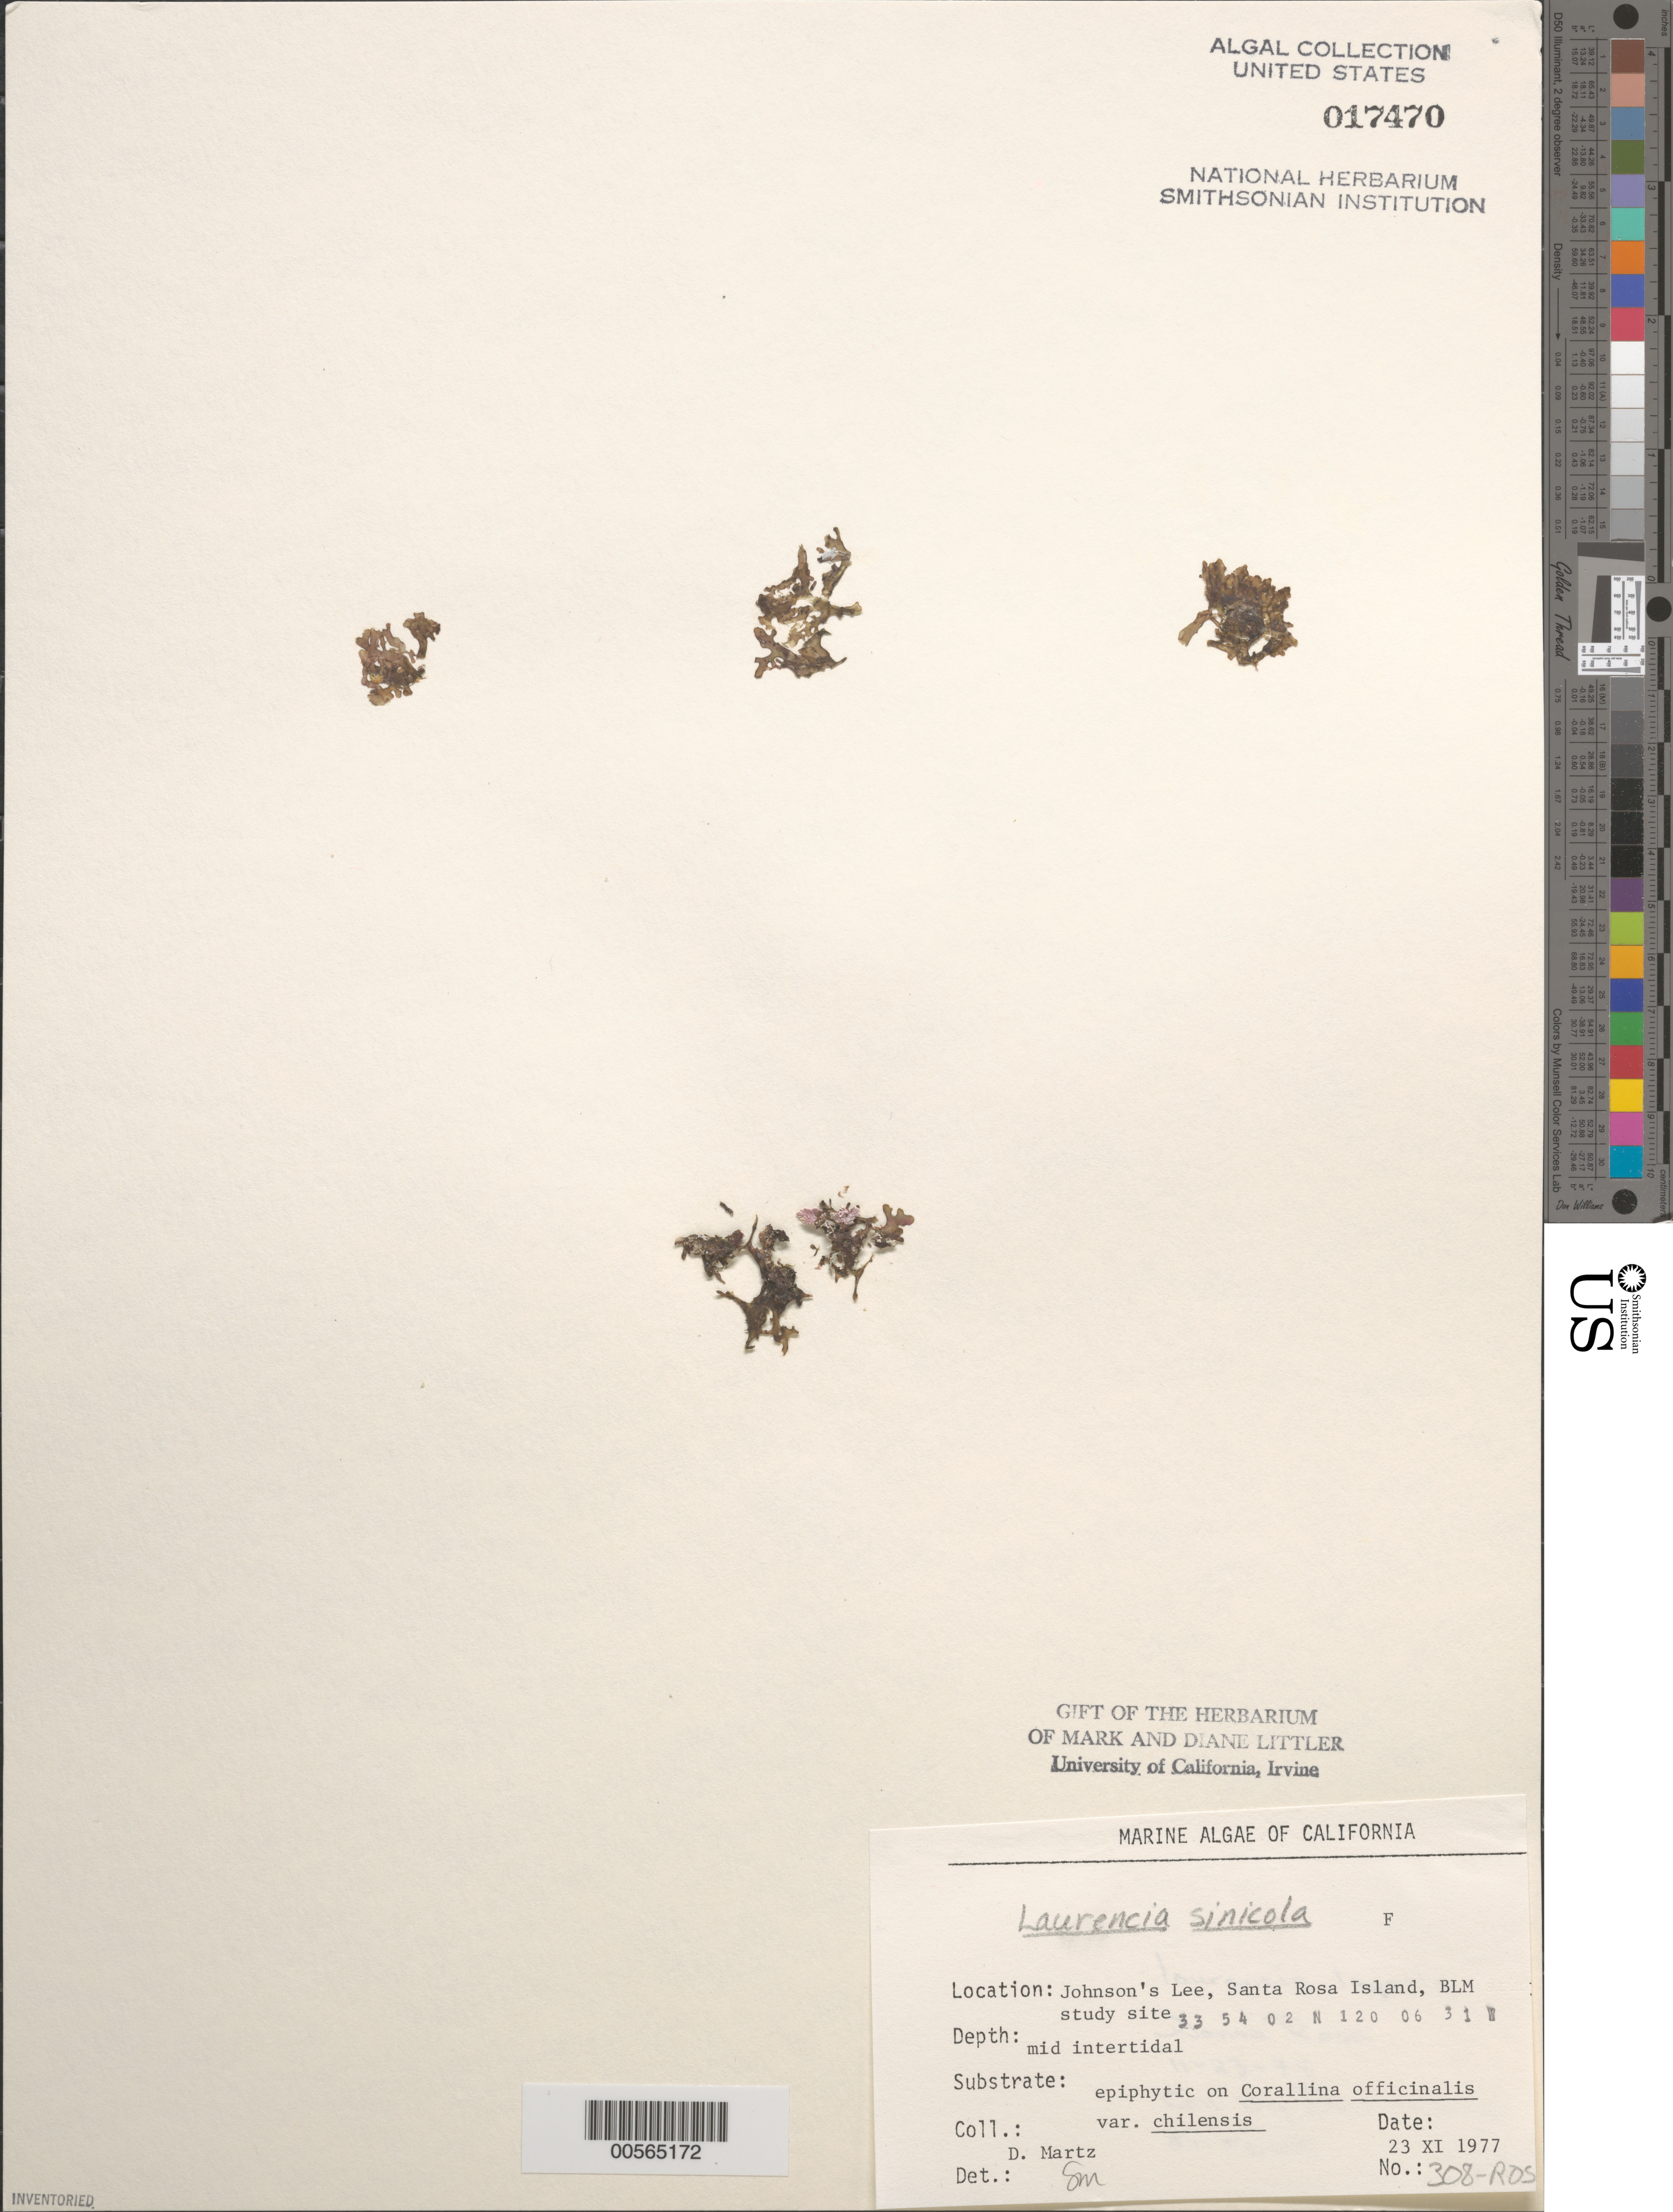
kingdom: Plantae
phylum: Rhodophyta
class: Florideophyceae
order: Ceramiales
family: Rhodomelaceae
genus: Osmundea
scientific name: Osmundea sinicola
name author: (Setchell & N.L. Gardner) K.W. Nam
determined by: Algae name updating Project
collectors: D. Martz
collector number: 308-ros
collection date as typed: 23 Nov 1977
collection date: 1977-11-23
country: United States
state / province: California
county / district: Santa Barbara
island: Santa Rosa Island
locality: Johnson's Lee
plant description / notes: BLM-SOCALBIGHT Rocky Intertidal Survey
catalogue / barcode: US 17470